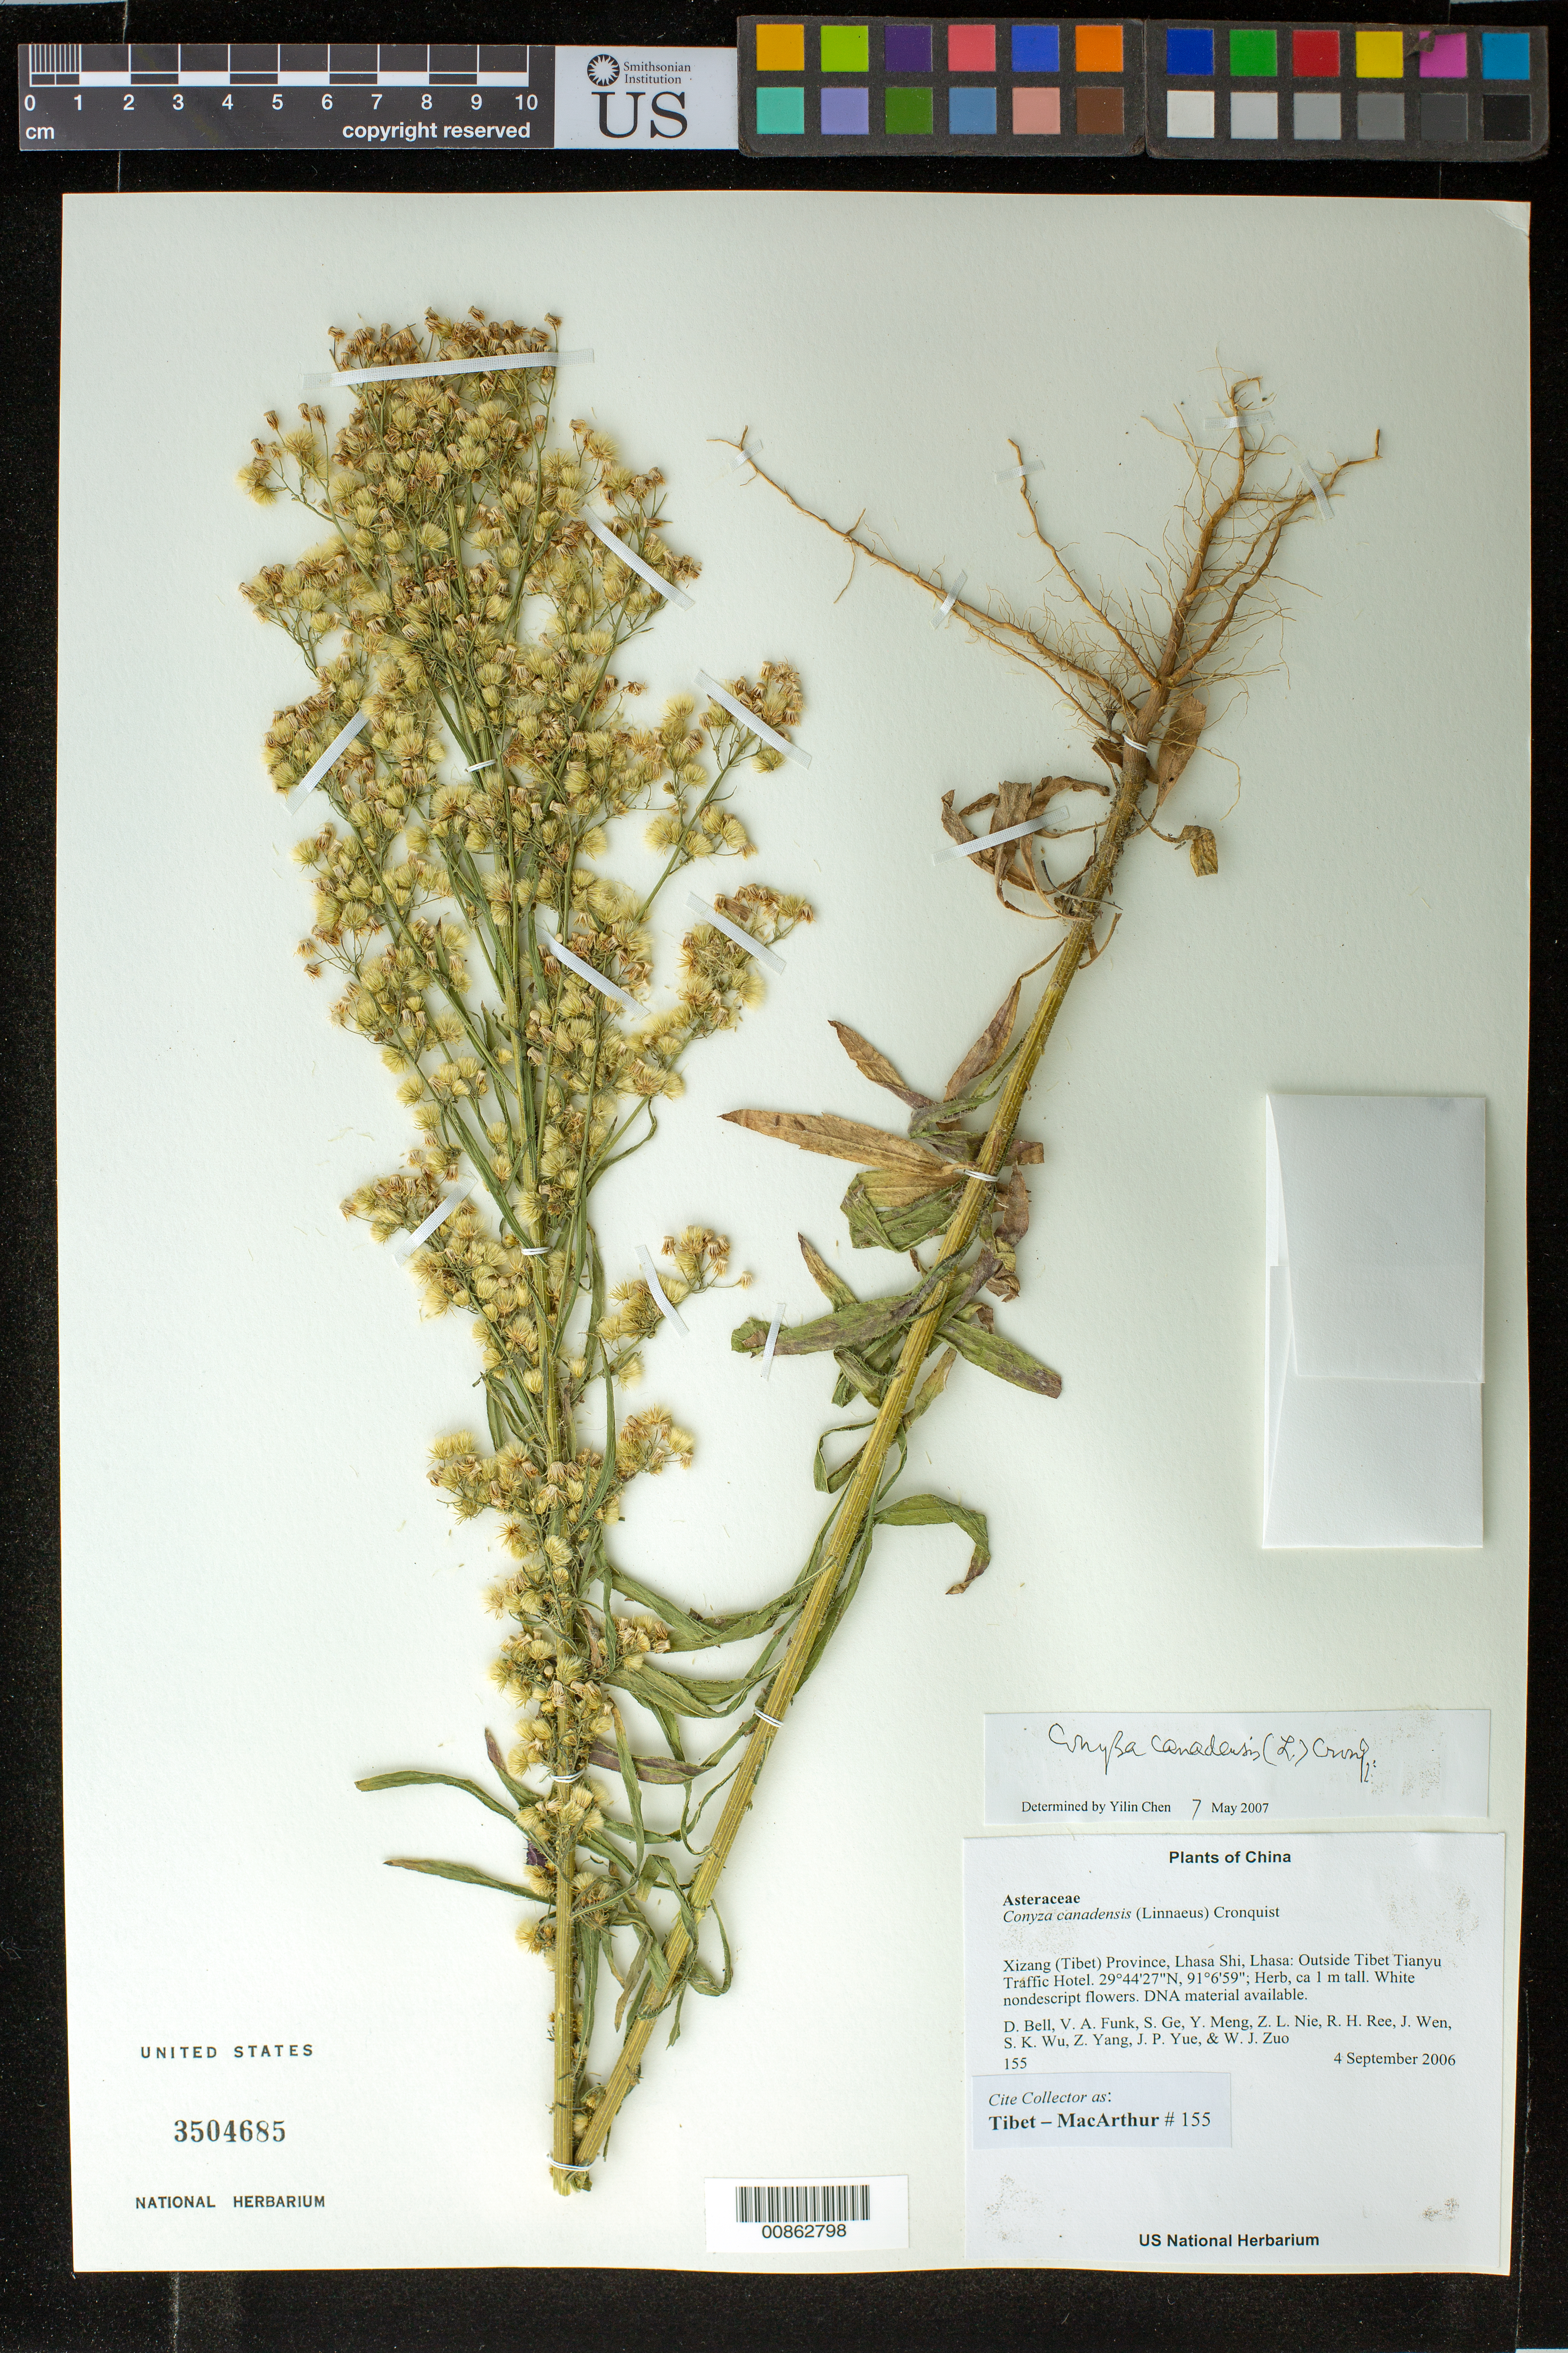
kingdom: Plantae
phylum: Tracheophyta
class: Magnoliopsida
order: Asterales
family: Asteraceae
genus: Conyza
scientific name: Conyza canadensis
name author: (L.) Cronq.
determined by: Yilin Chen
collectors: Tibet-MacArthur, D. A. Bell, V. Funk, S. Ge, Y. Meng, Z. Nie, R. Ree, J. Wen, S. K. Wu, Z. Yang, J. Yue & W. Zuo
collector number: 155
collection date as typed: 04 Sep 2006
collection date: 2006-09-04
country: China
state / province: Xizang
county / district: Lhasa Shi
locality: Lhasa. Outside Tibet Tianyu Traffic Hotel.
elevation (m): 4300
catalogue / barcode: US 3504685